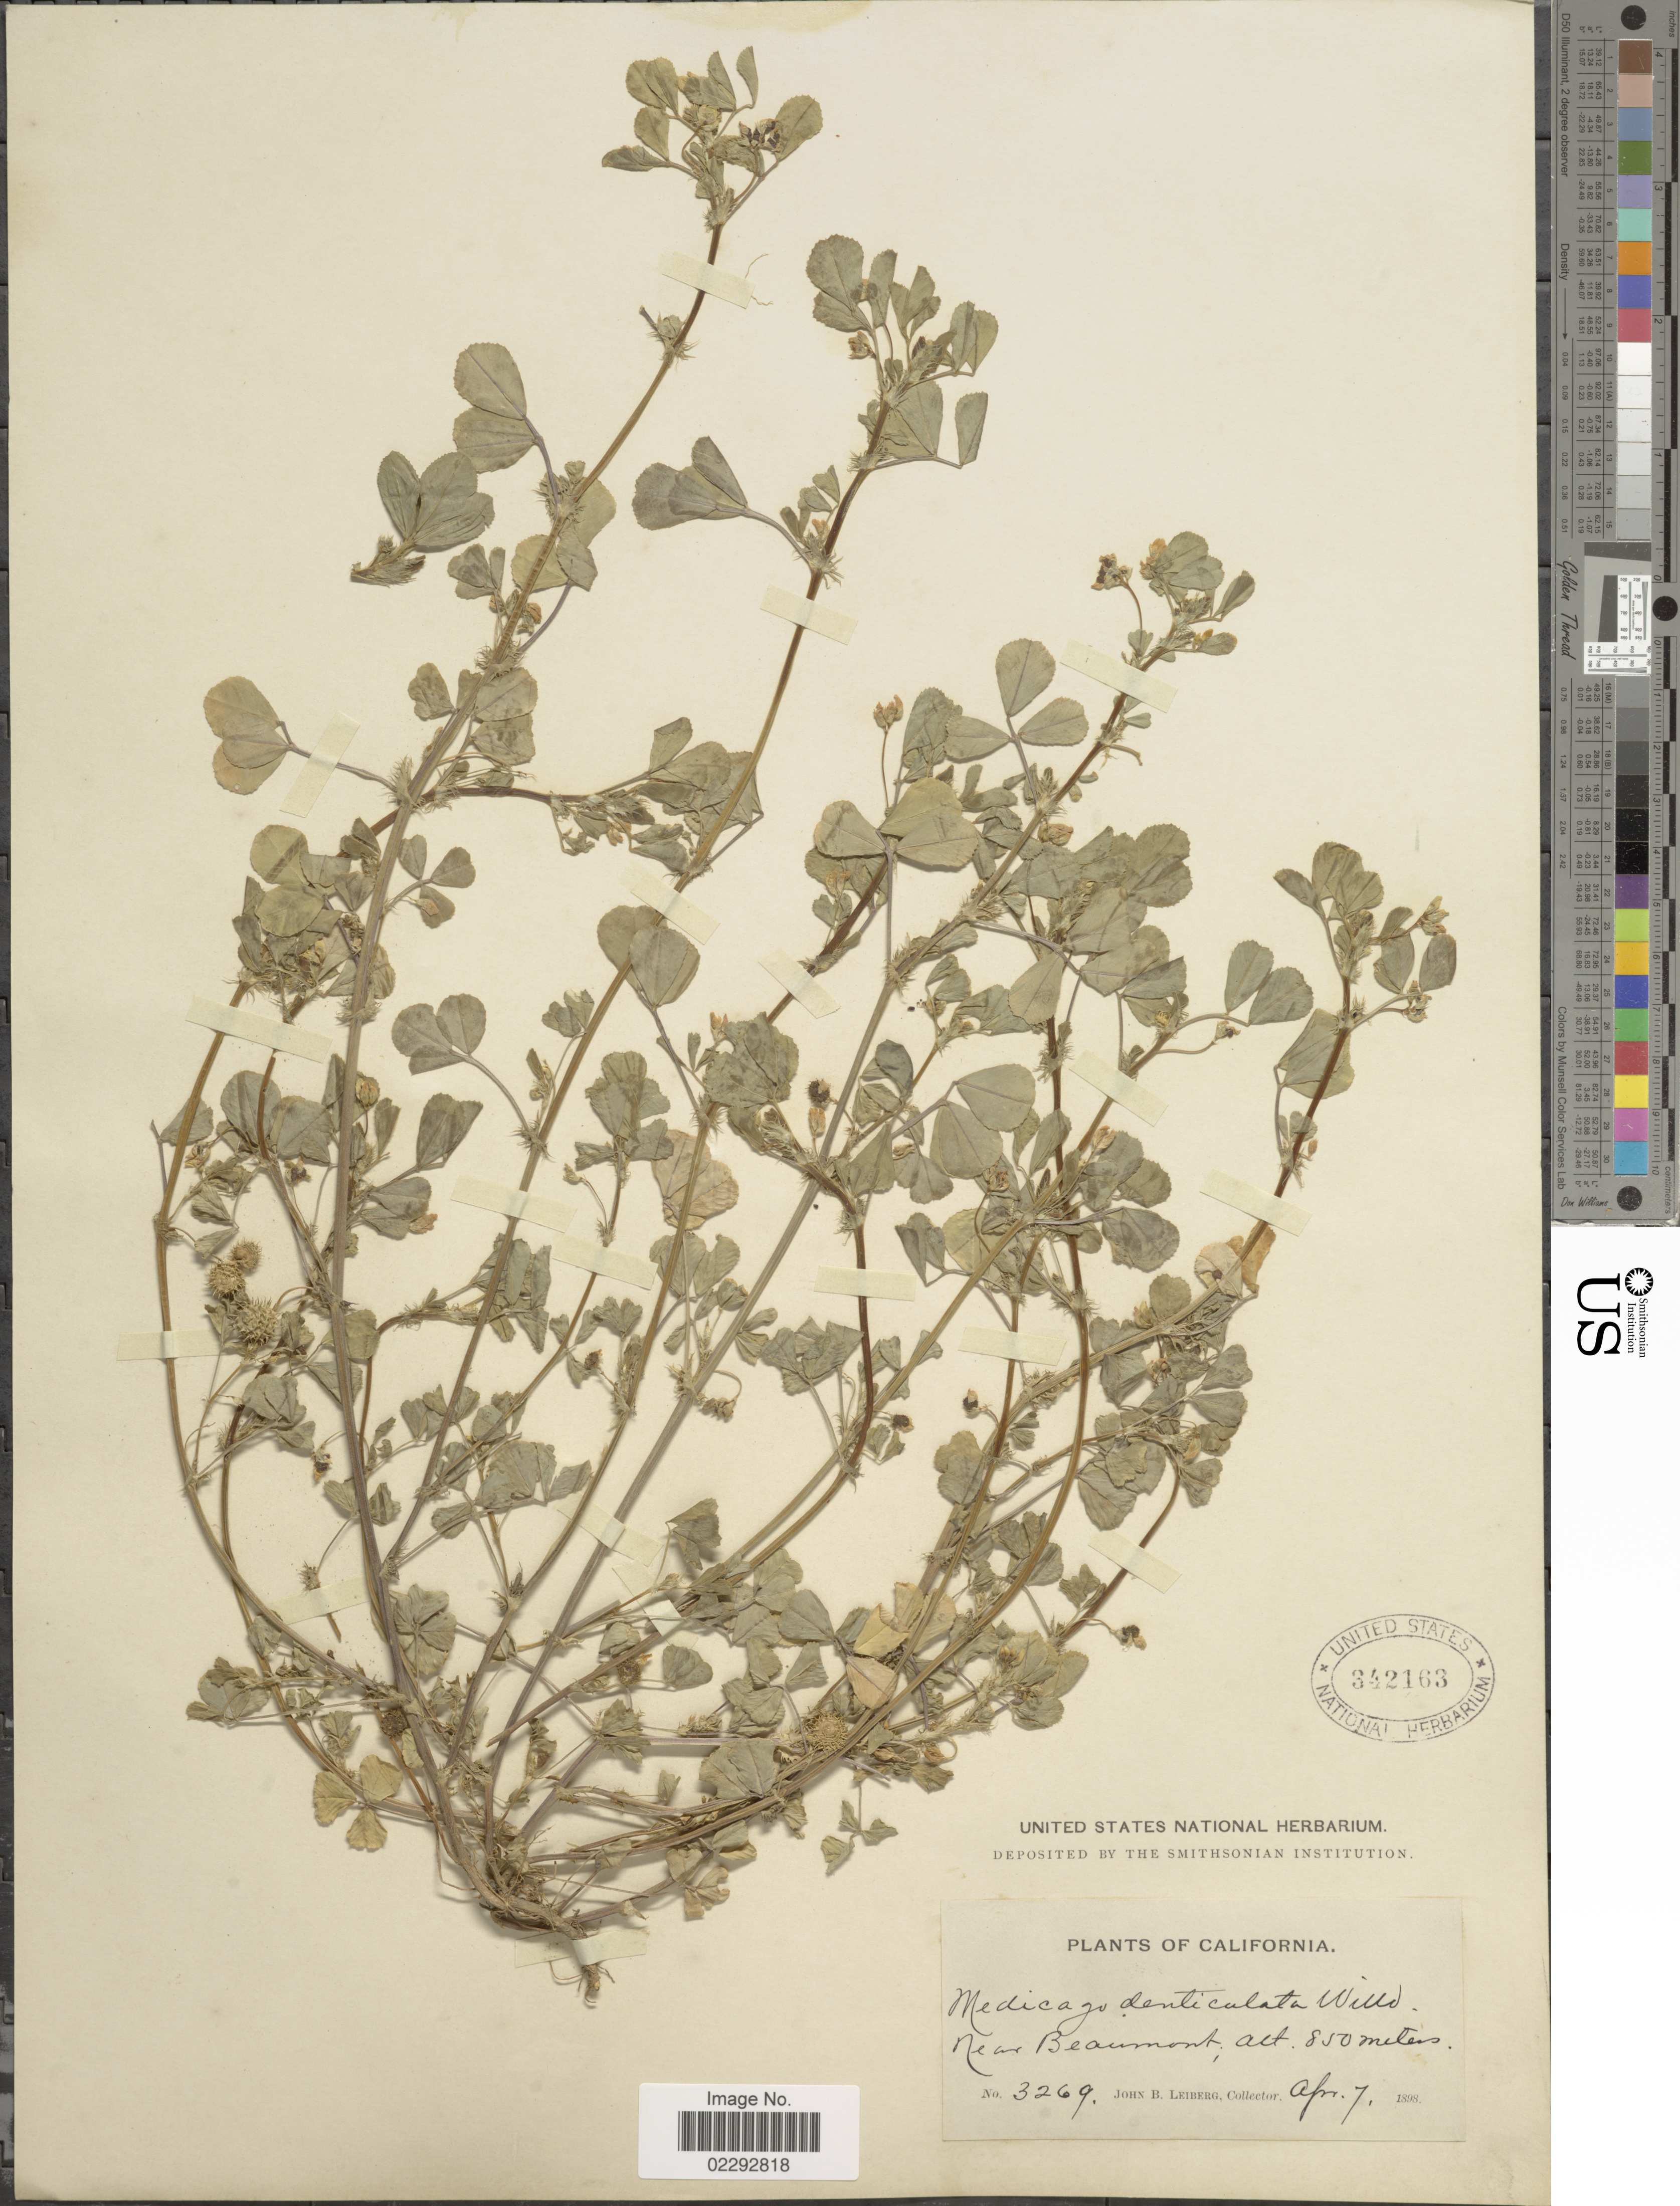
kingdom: Plantae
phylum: Tracheophyta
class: Magnoliopsida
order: Fabales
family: Fabaceae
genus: Medicago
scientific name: Medicago hispida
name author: Gaertn.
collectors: J. B. Leiberg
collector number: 3269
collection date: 1898-04-07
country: United States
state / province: California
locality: California. Near Beaumont.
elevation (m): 850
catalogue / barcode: US 342163